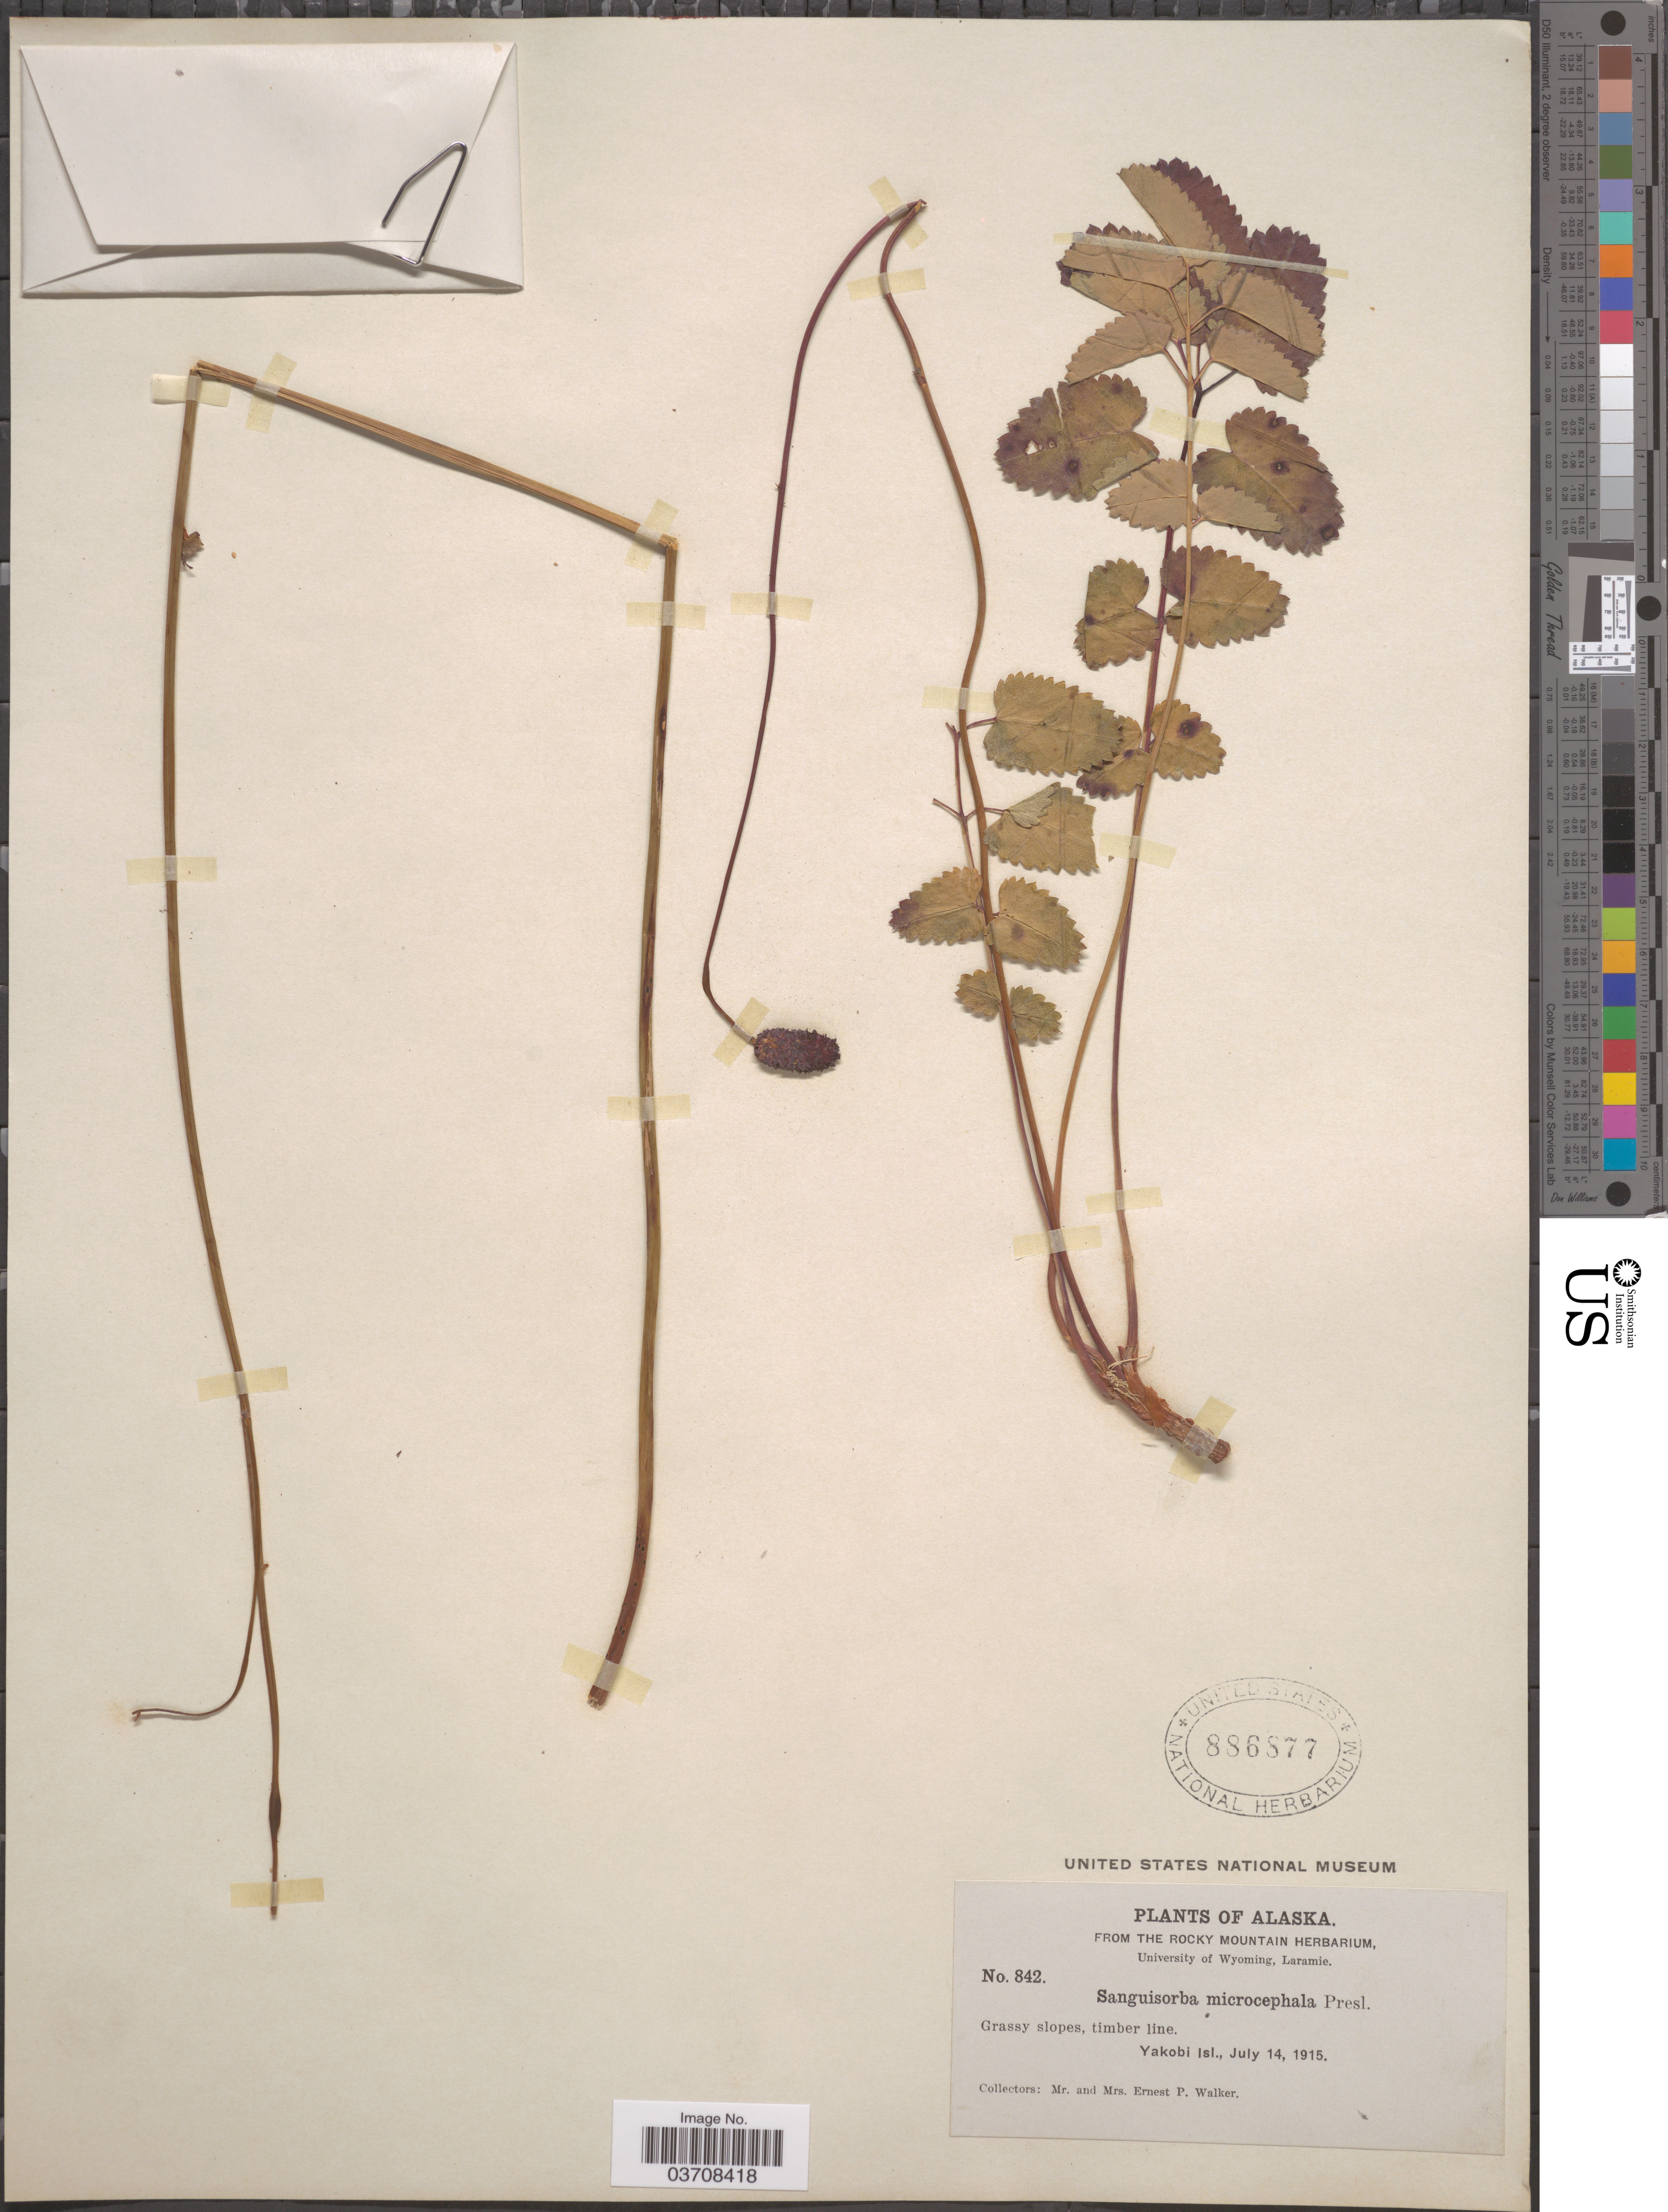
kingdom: Plantae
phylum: Tracheophyta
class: Magnoliopsida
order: Rosales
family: Rosaceae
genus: Sanguisorba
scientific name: Sanguisorba officinalis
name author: L.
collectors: E. P. Walker & E. Walker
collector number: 842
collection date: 1915-07-14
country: United States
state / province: Alaska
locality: Yakobi Isl.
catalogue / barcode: US 886877